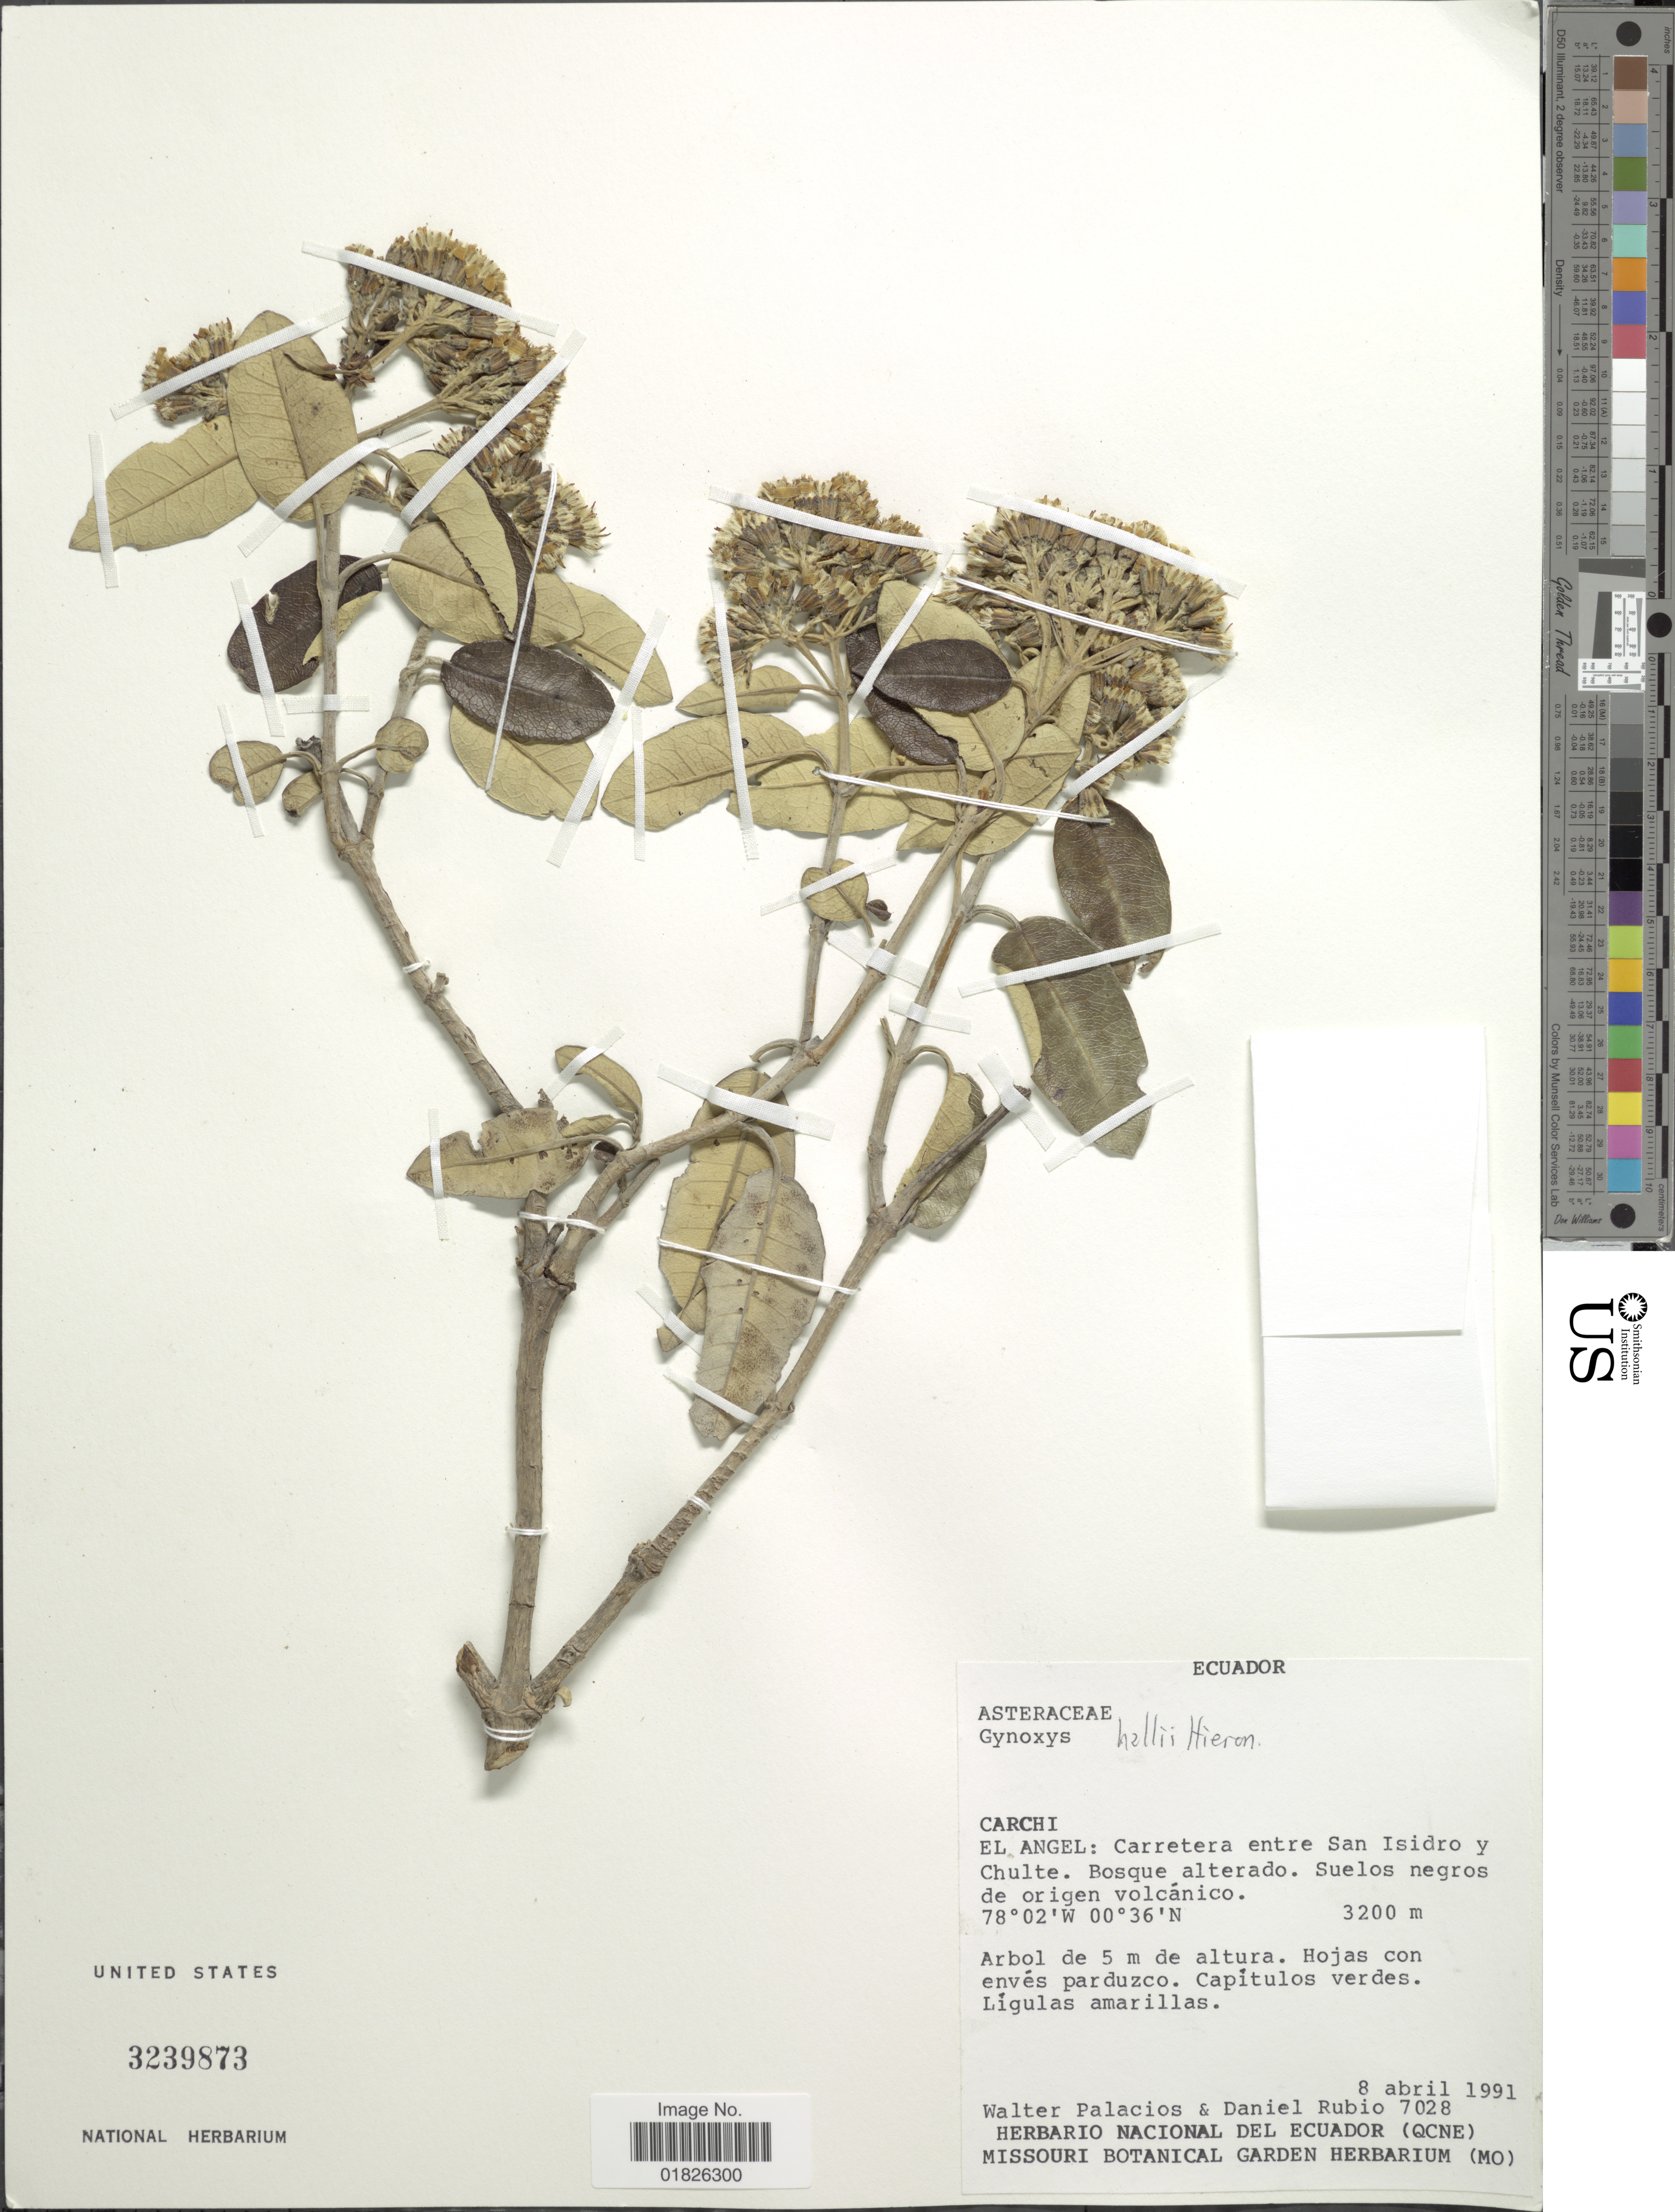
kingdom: Plantae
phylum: Tracheophyta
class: Magnoliopsida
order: Asterales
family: Asteraceae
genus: Gynoxys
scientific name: Gynoxys hallii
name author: Cass.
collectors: W. Palacios & D. Rubio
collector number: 7028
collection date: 1991-04-08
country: Ecuador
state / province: Carchi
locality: El Angel: Carretera entre San Isidro y Chulte.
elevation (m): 3200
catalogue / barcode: US 3239873